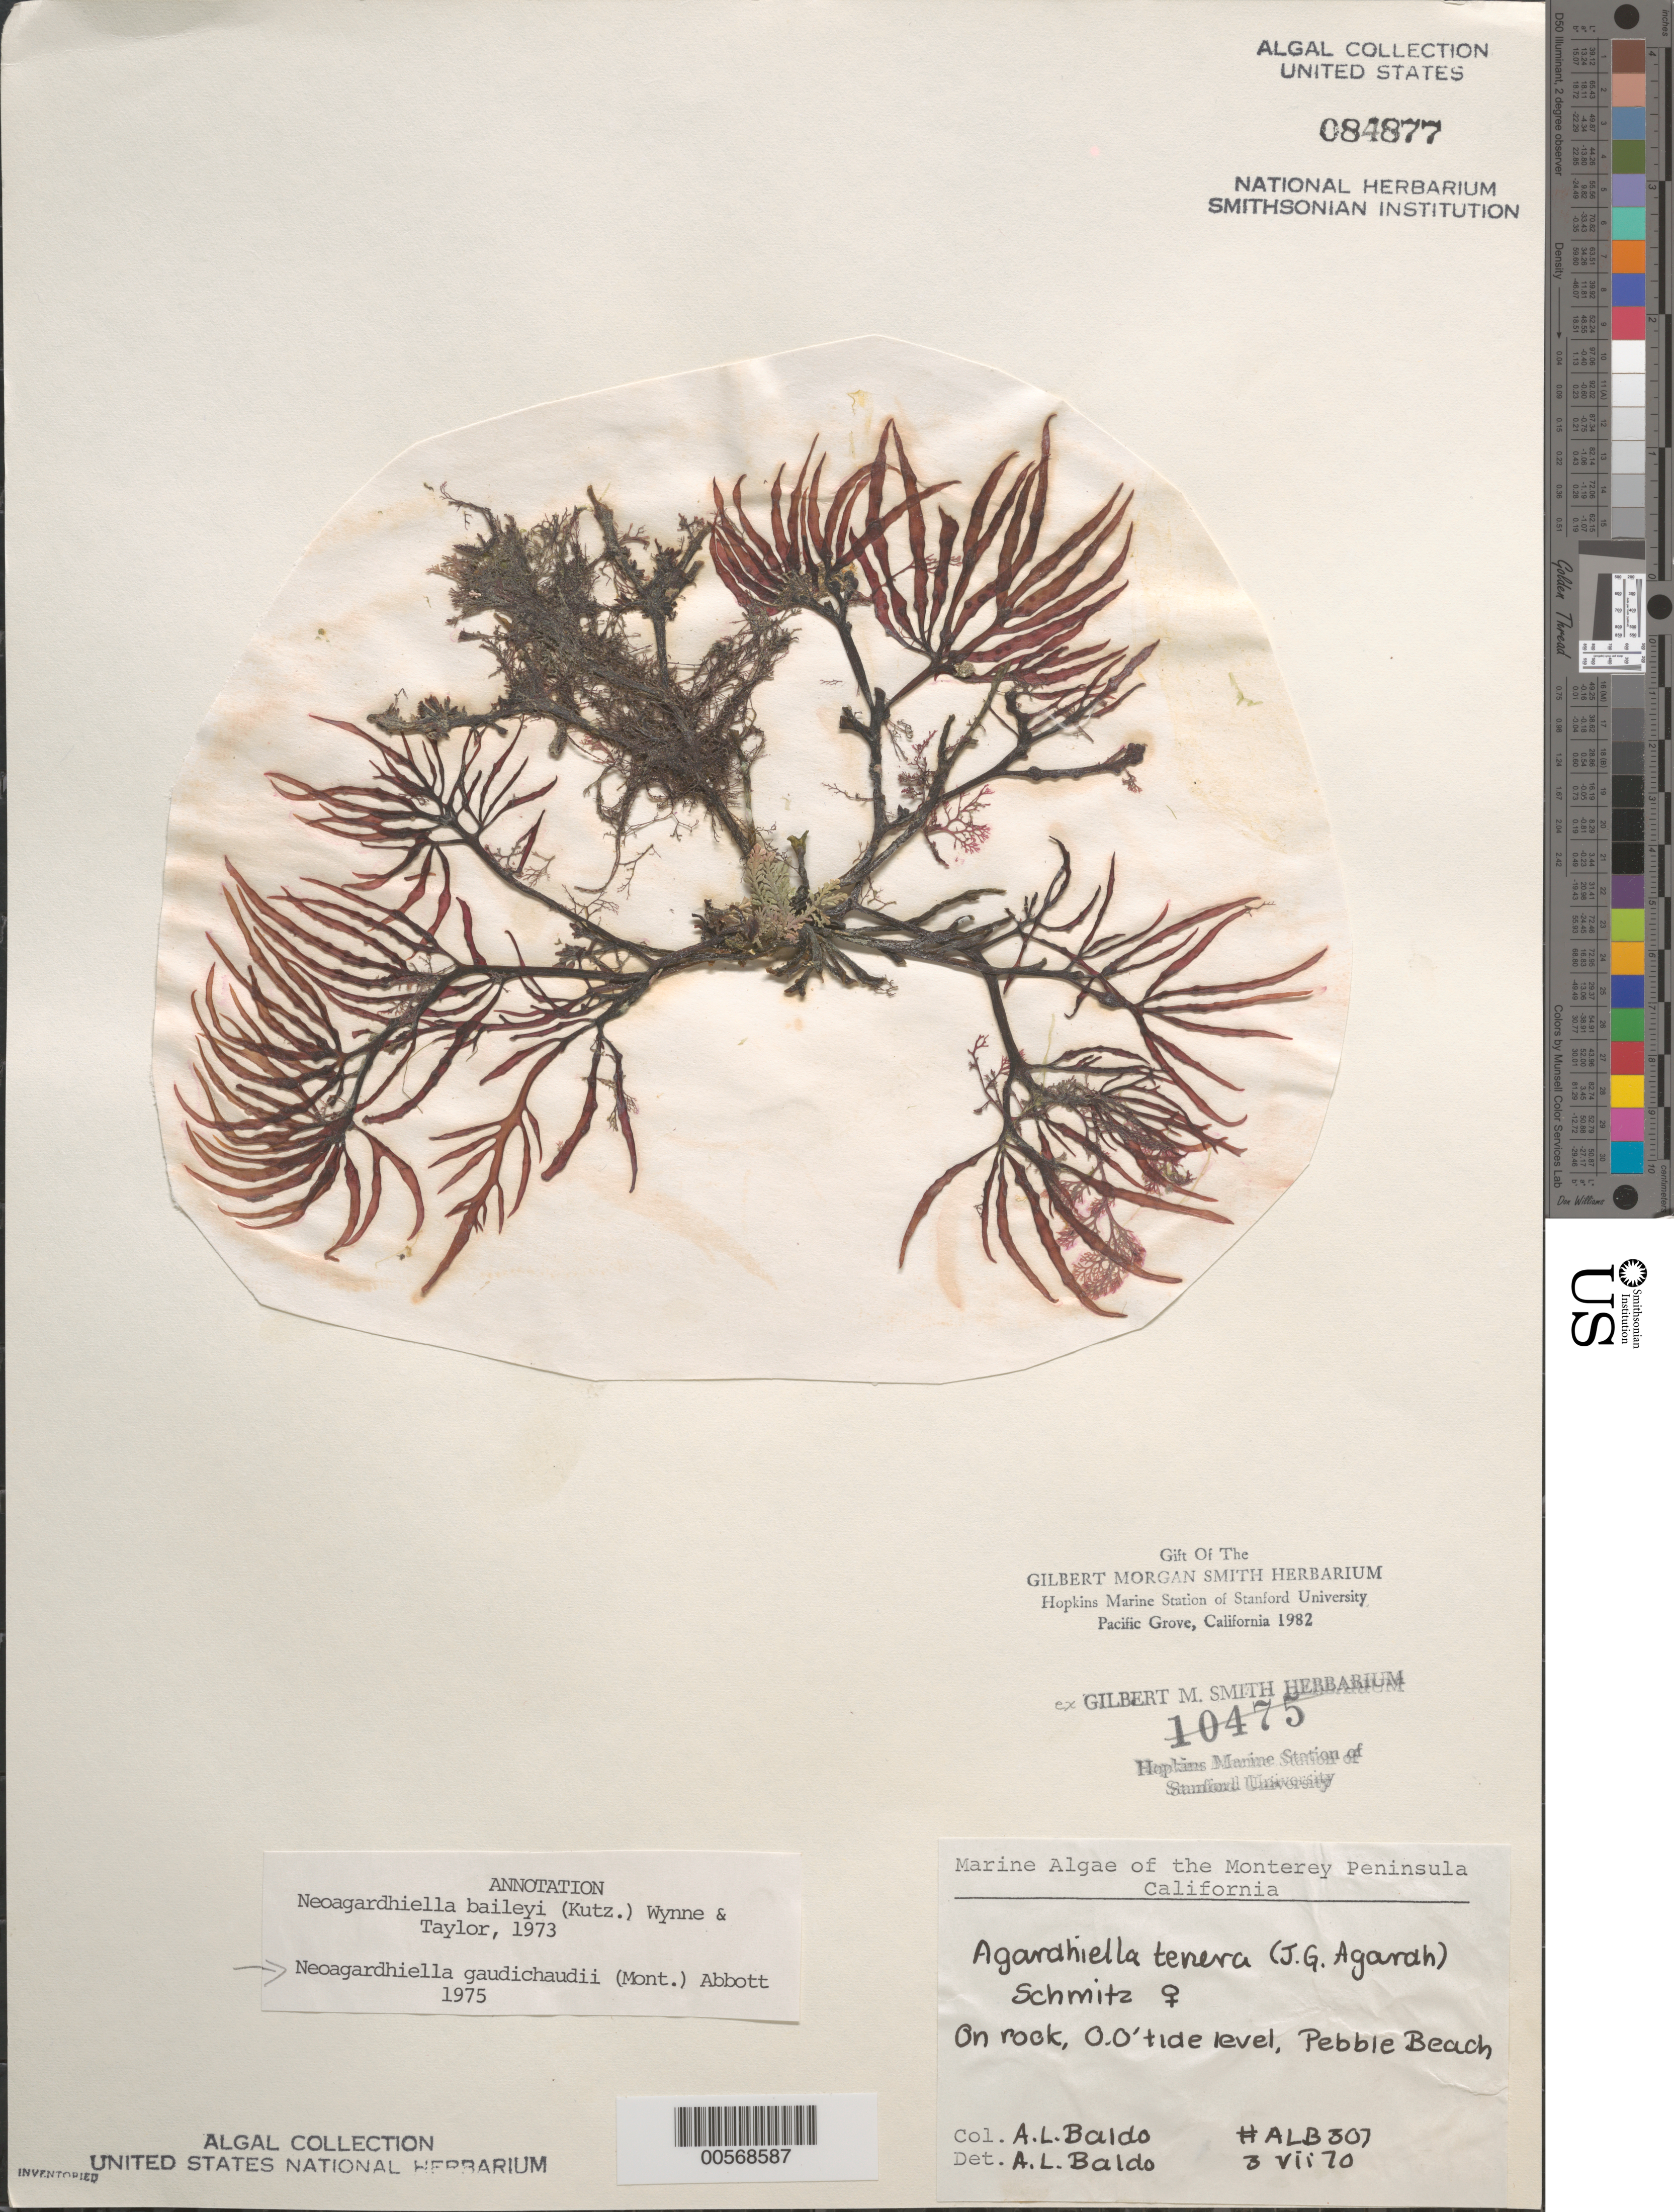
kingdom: Plantae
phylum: Rhodophyta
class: Florideophyceae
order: Gigartinales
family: Solieriaceae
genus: Sarcodiotheca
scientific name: Sarcodiotheca gaudichaudii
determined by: Algae name updating Project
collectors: A. Baldo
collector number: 307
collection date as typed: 03 Jul 1970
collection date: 1970-07-03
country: United States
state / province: California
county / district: Monterey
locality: Pebble Beach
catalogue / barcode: US 84877